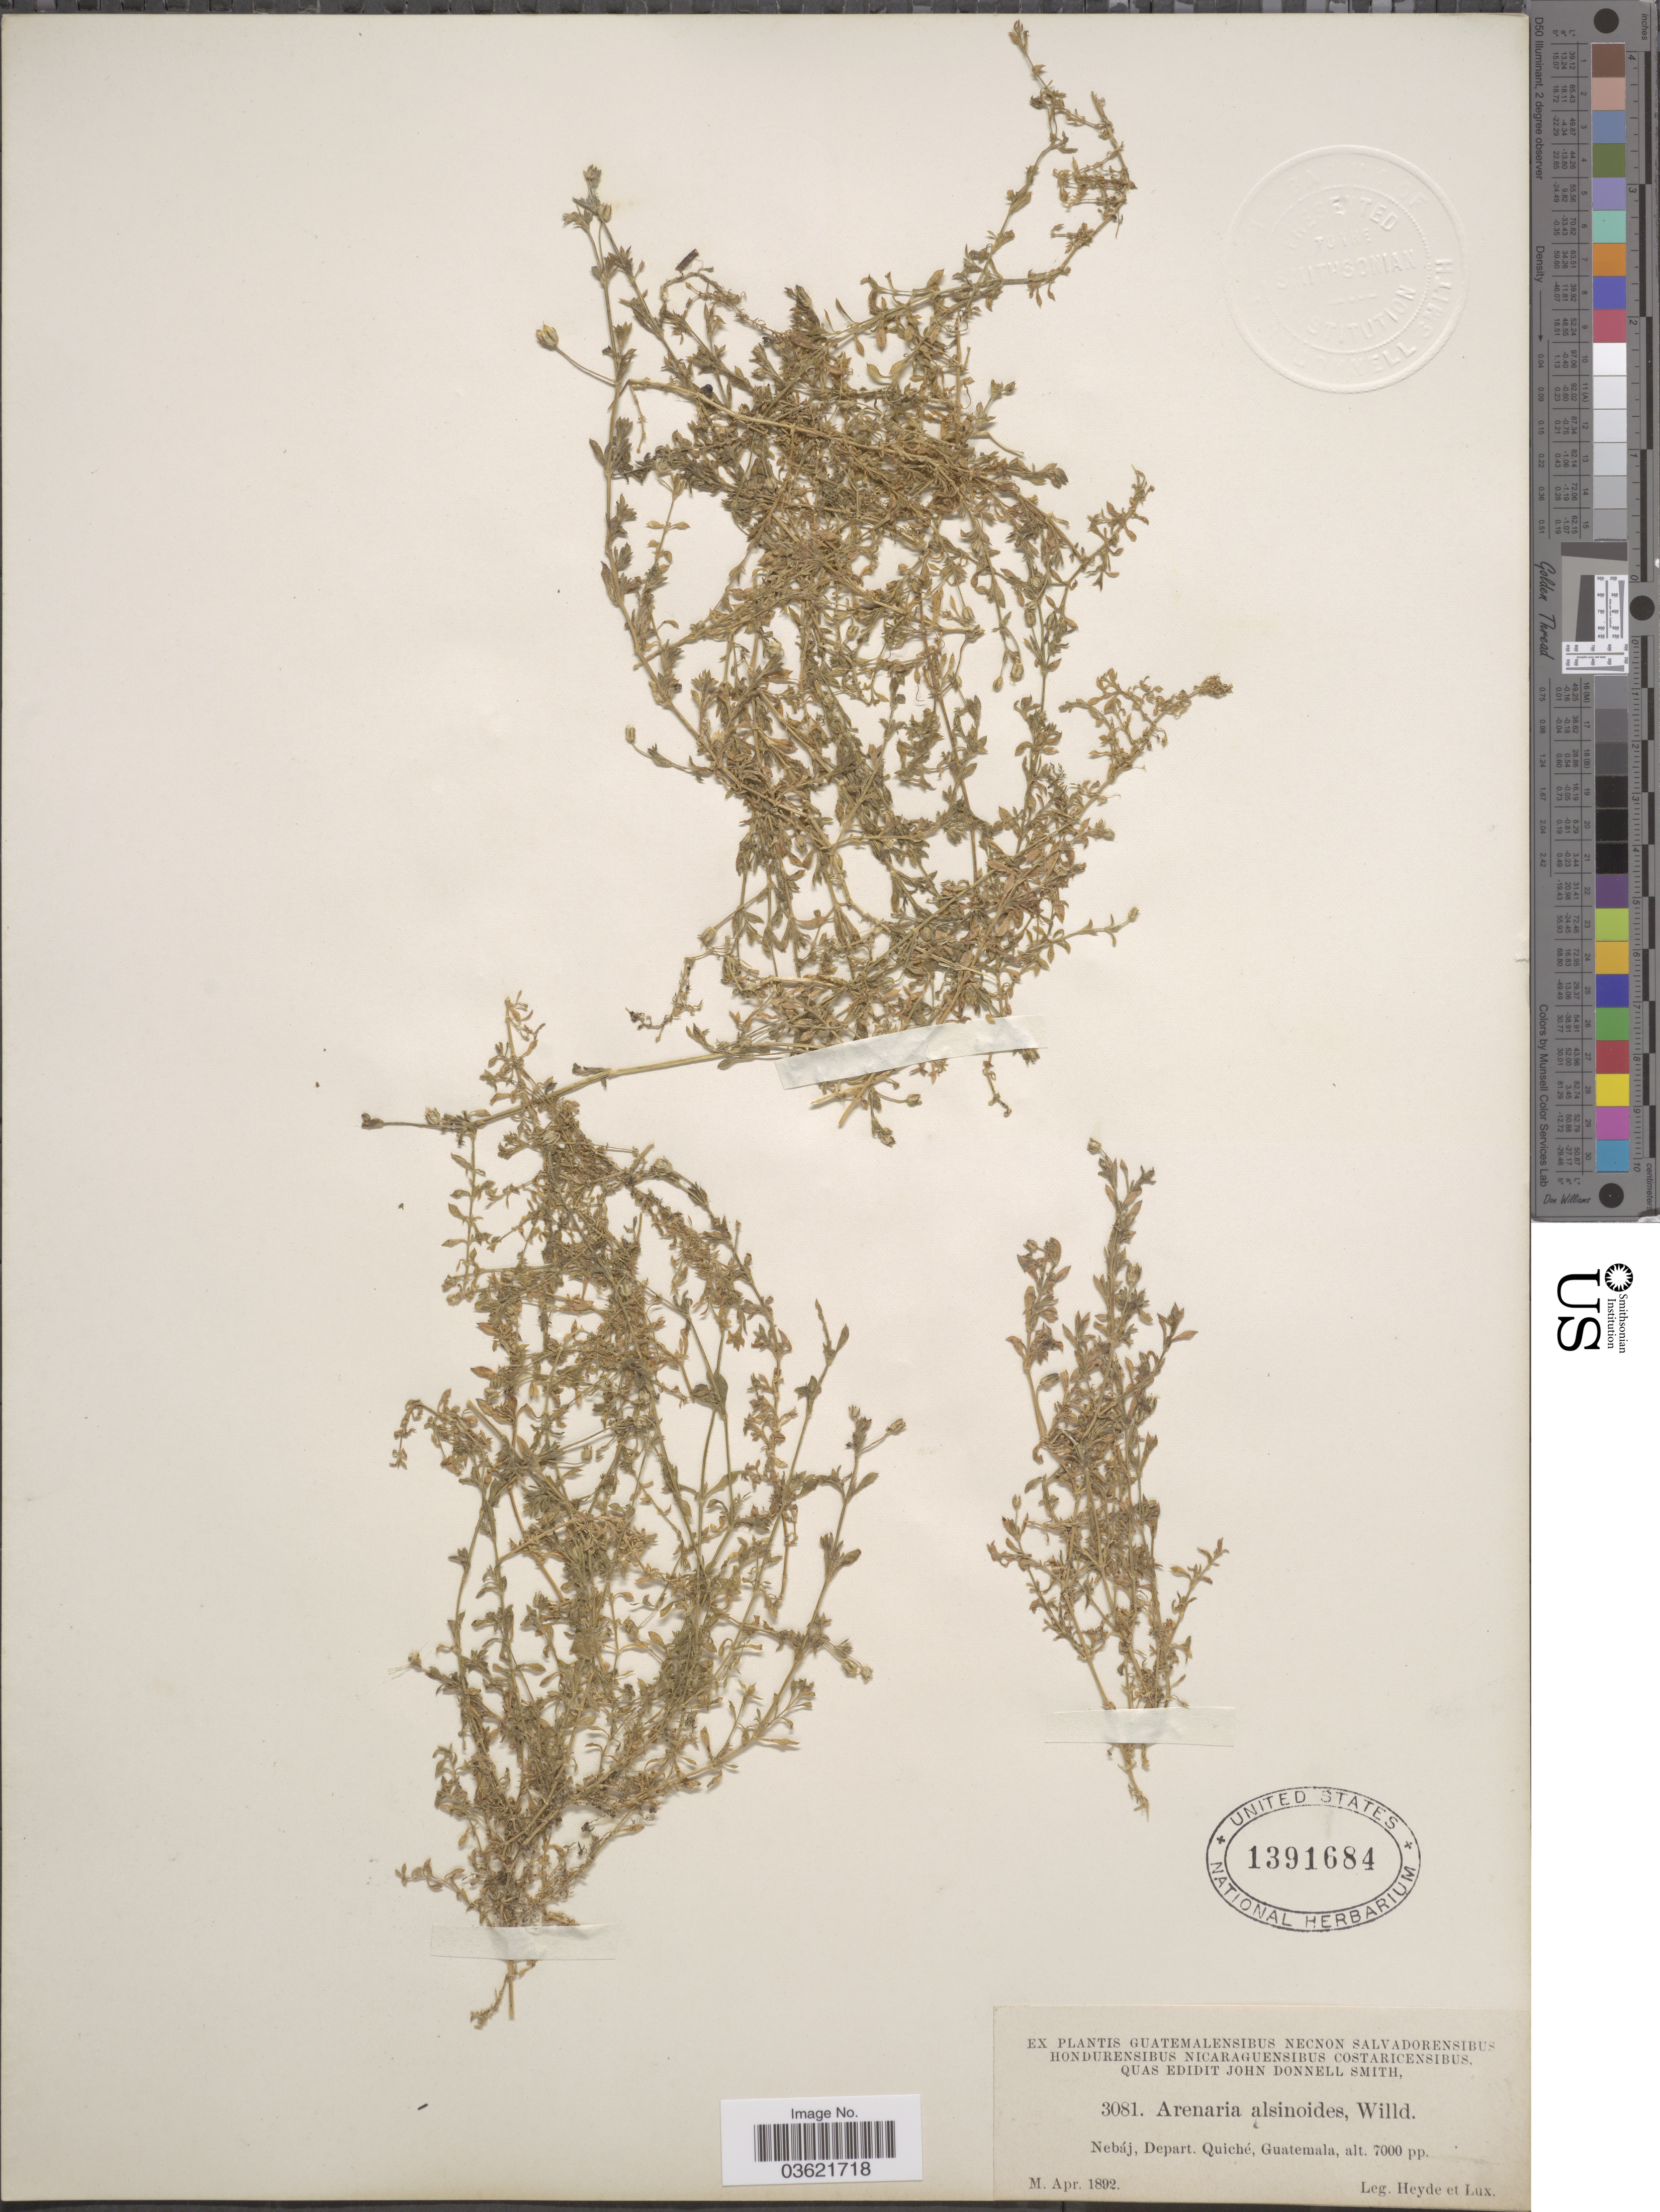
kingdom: Plantae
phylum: Tracheophyta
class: Magnoliopsida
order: Caryophyllales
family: Caryophyllaceae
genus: Arenaria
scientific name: Arenaria sp.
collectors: Heyde & Lux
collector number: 3081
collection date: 1892-04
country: Guatemala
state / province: El Quiché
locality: Nebáj, Depart. Quiché.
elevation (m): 2134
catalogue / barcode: US 1391684